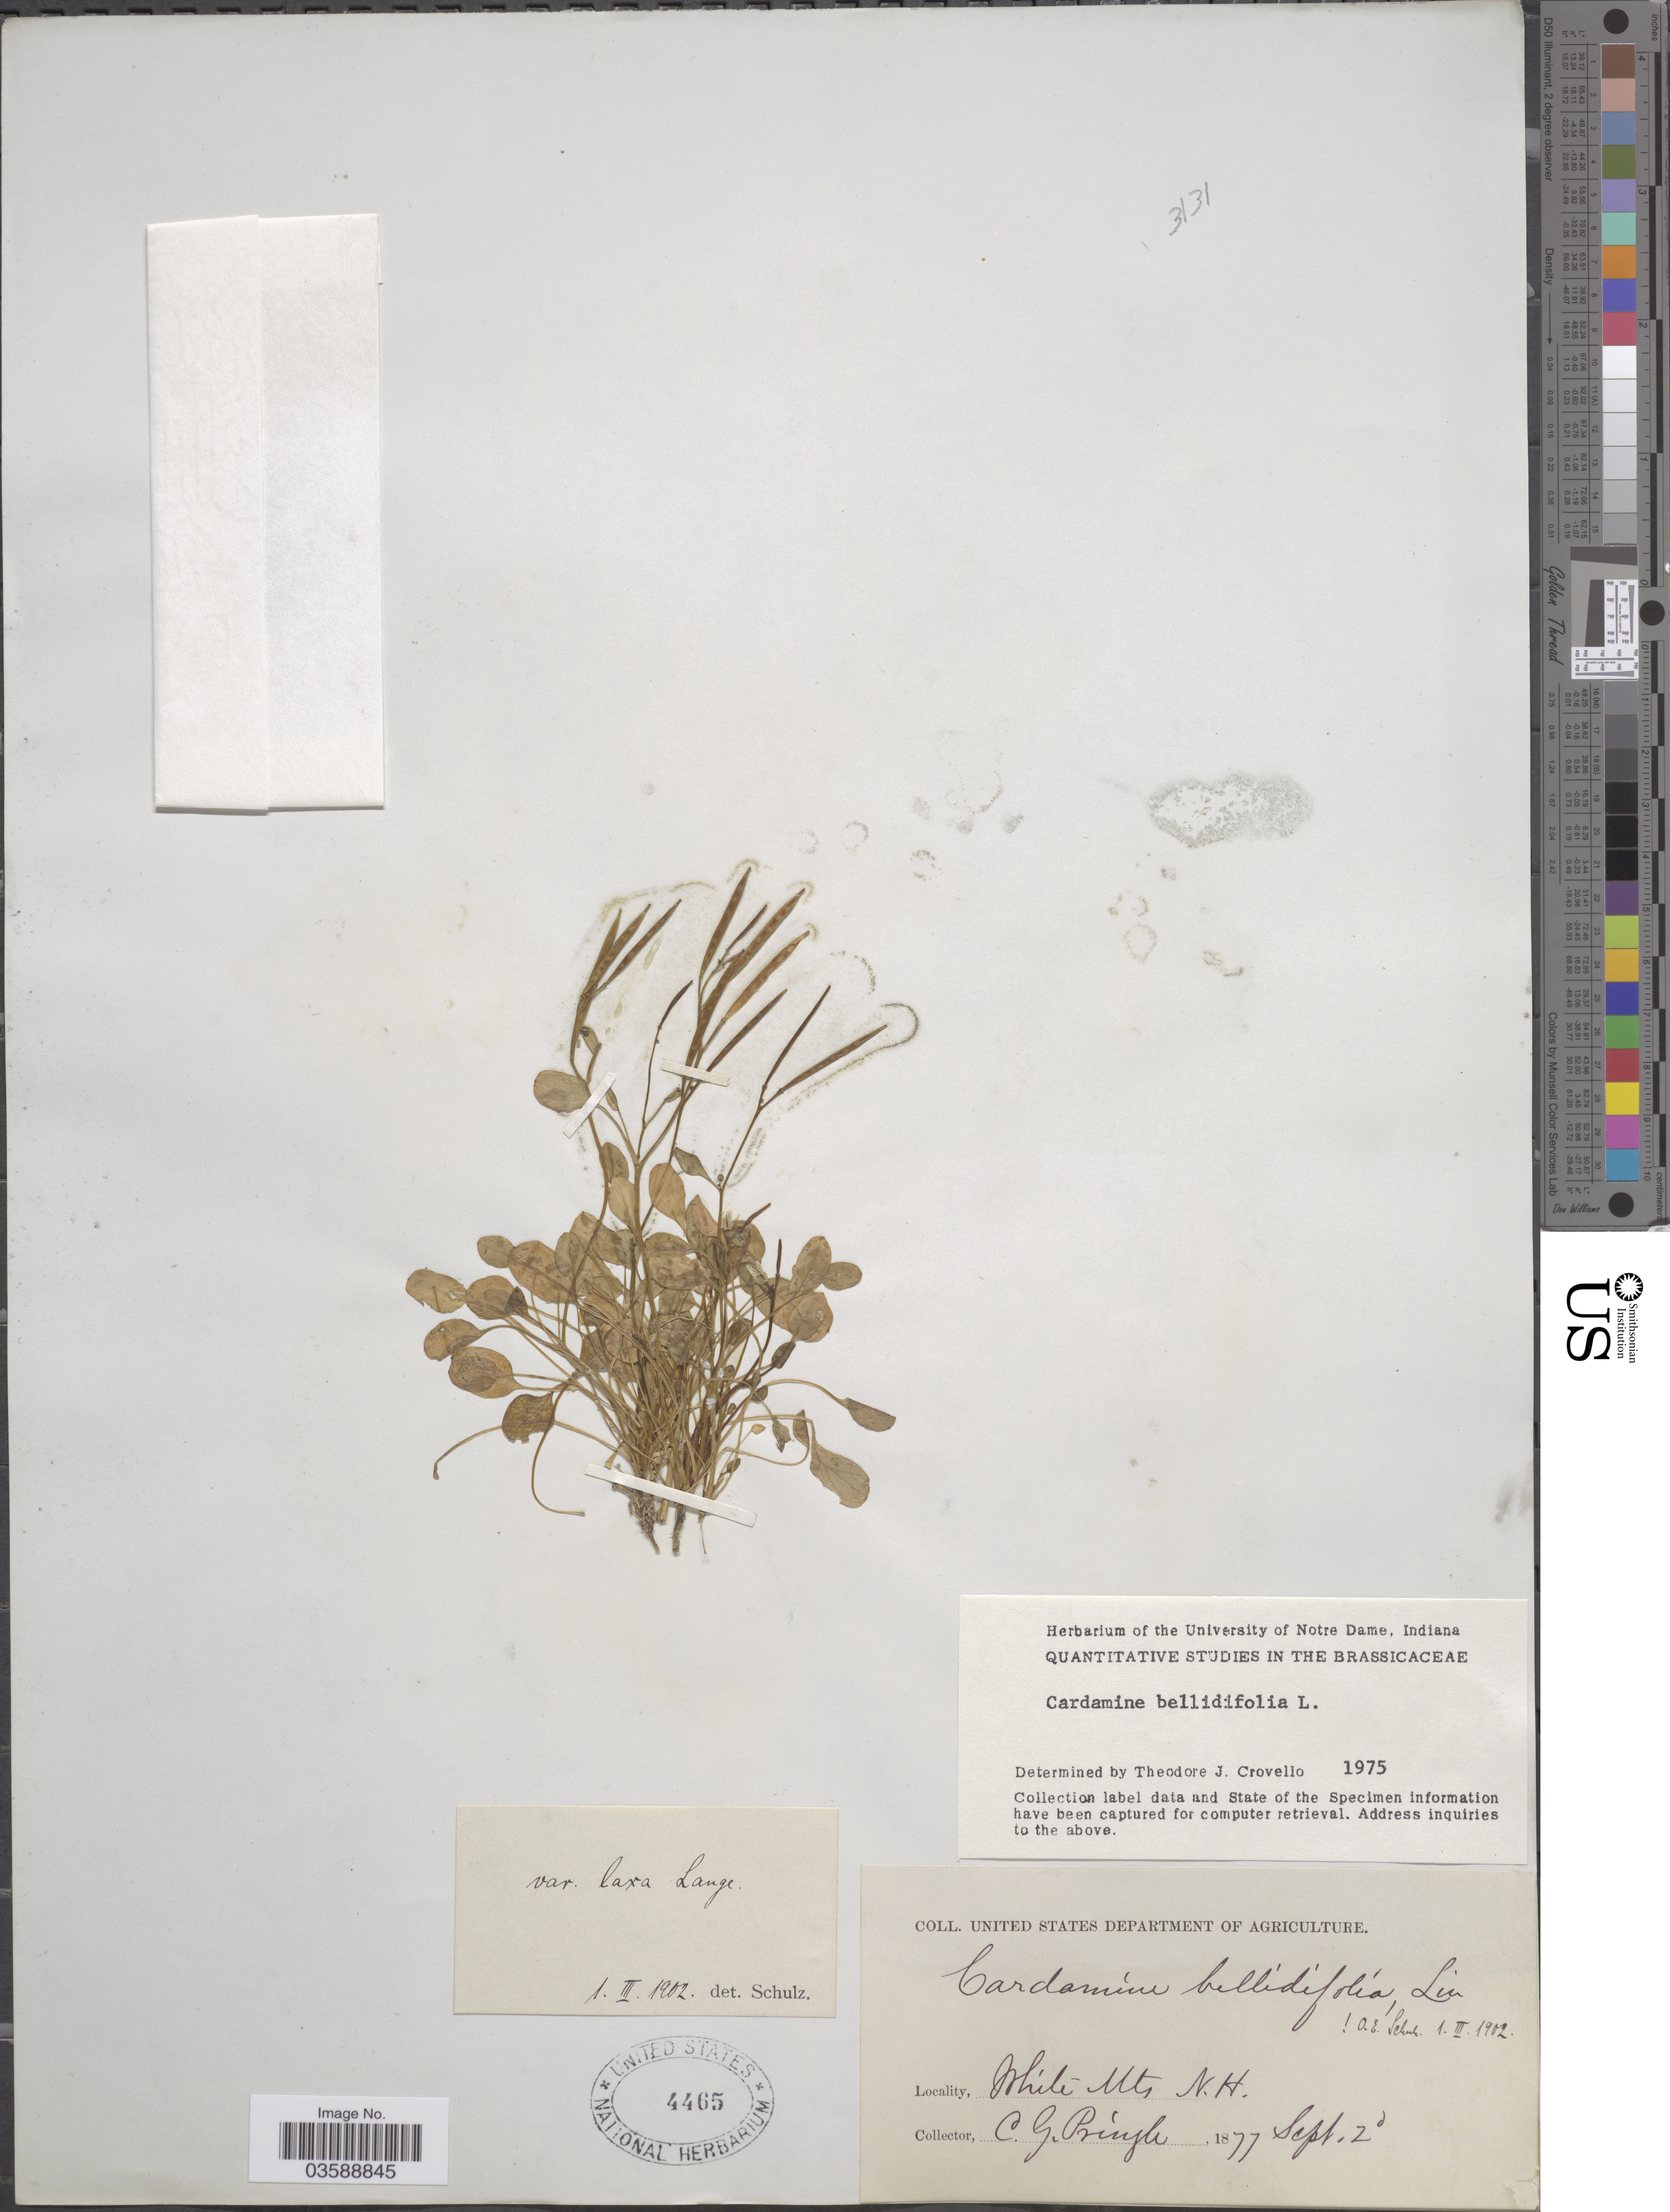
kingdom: Plantae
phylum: Tracheophyta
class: Magnoliopsida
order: Brassicales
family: Brassicaceae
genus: Cardamine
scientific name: Cardamine bellidifolia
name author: L.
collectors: C. G. Pringle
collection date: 1877-09-02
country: United States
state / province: New Hampshire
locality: White Mts.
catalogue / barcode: US 4465